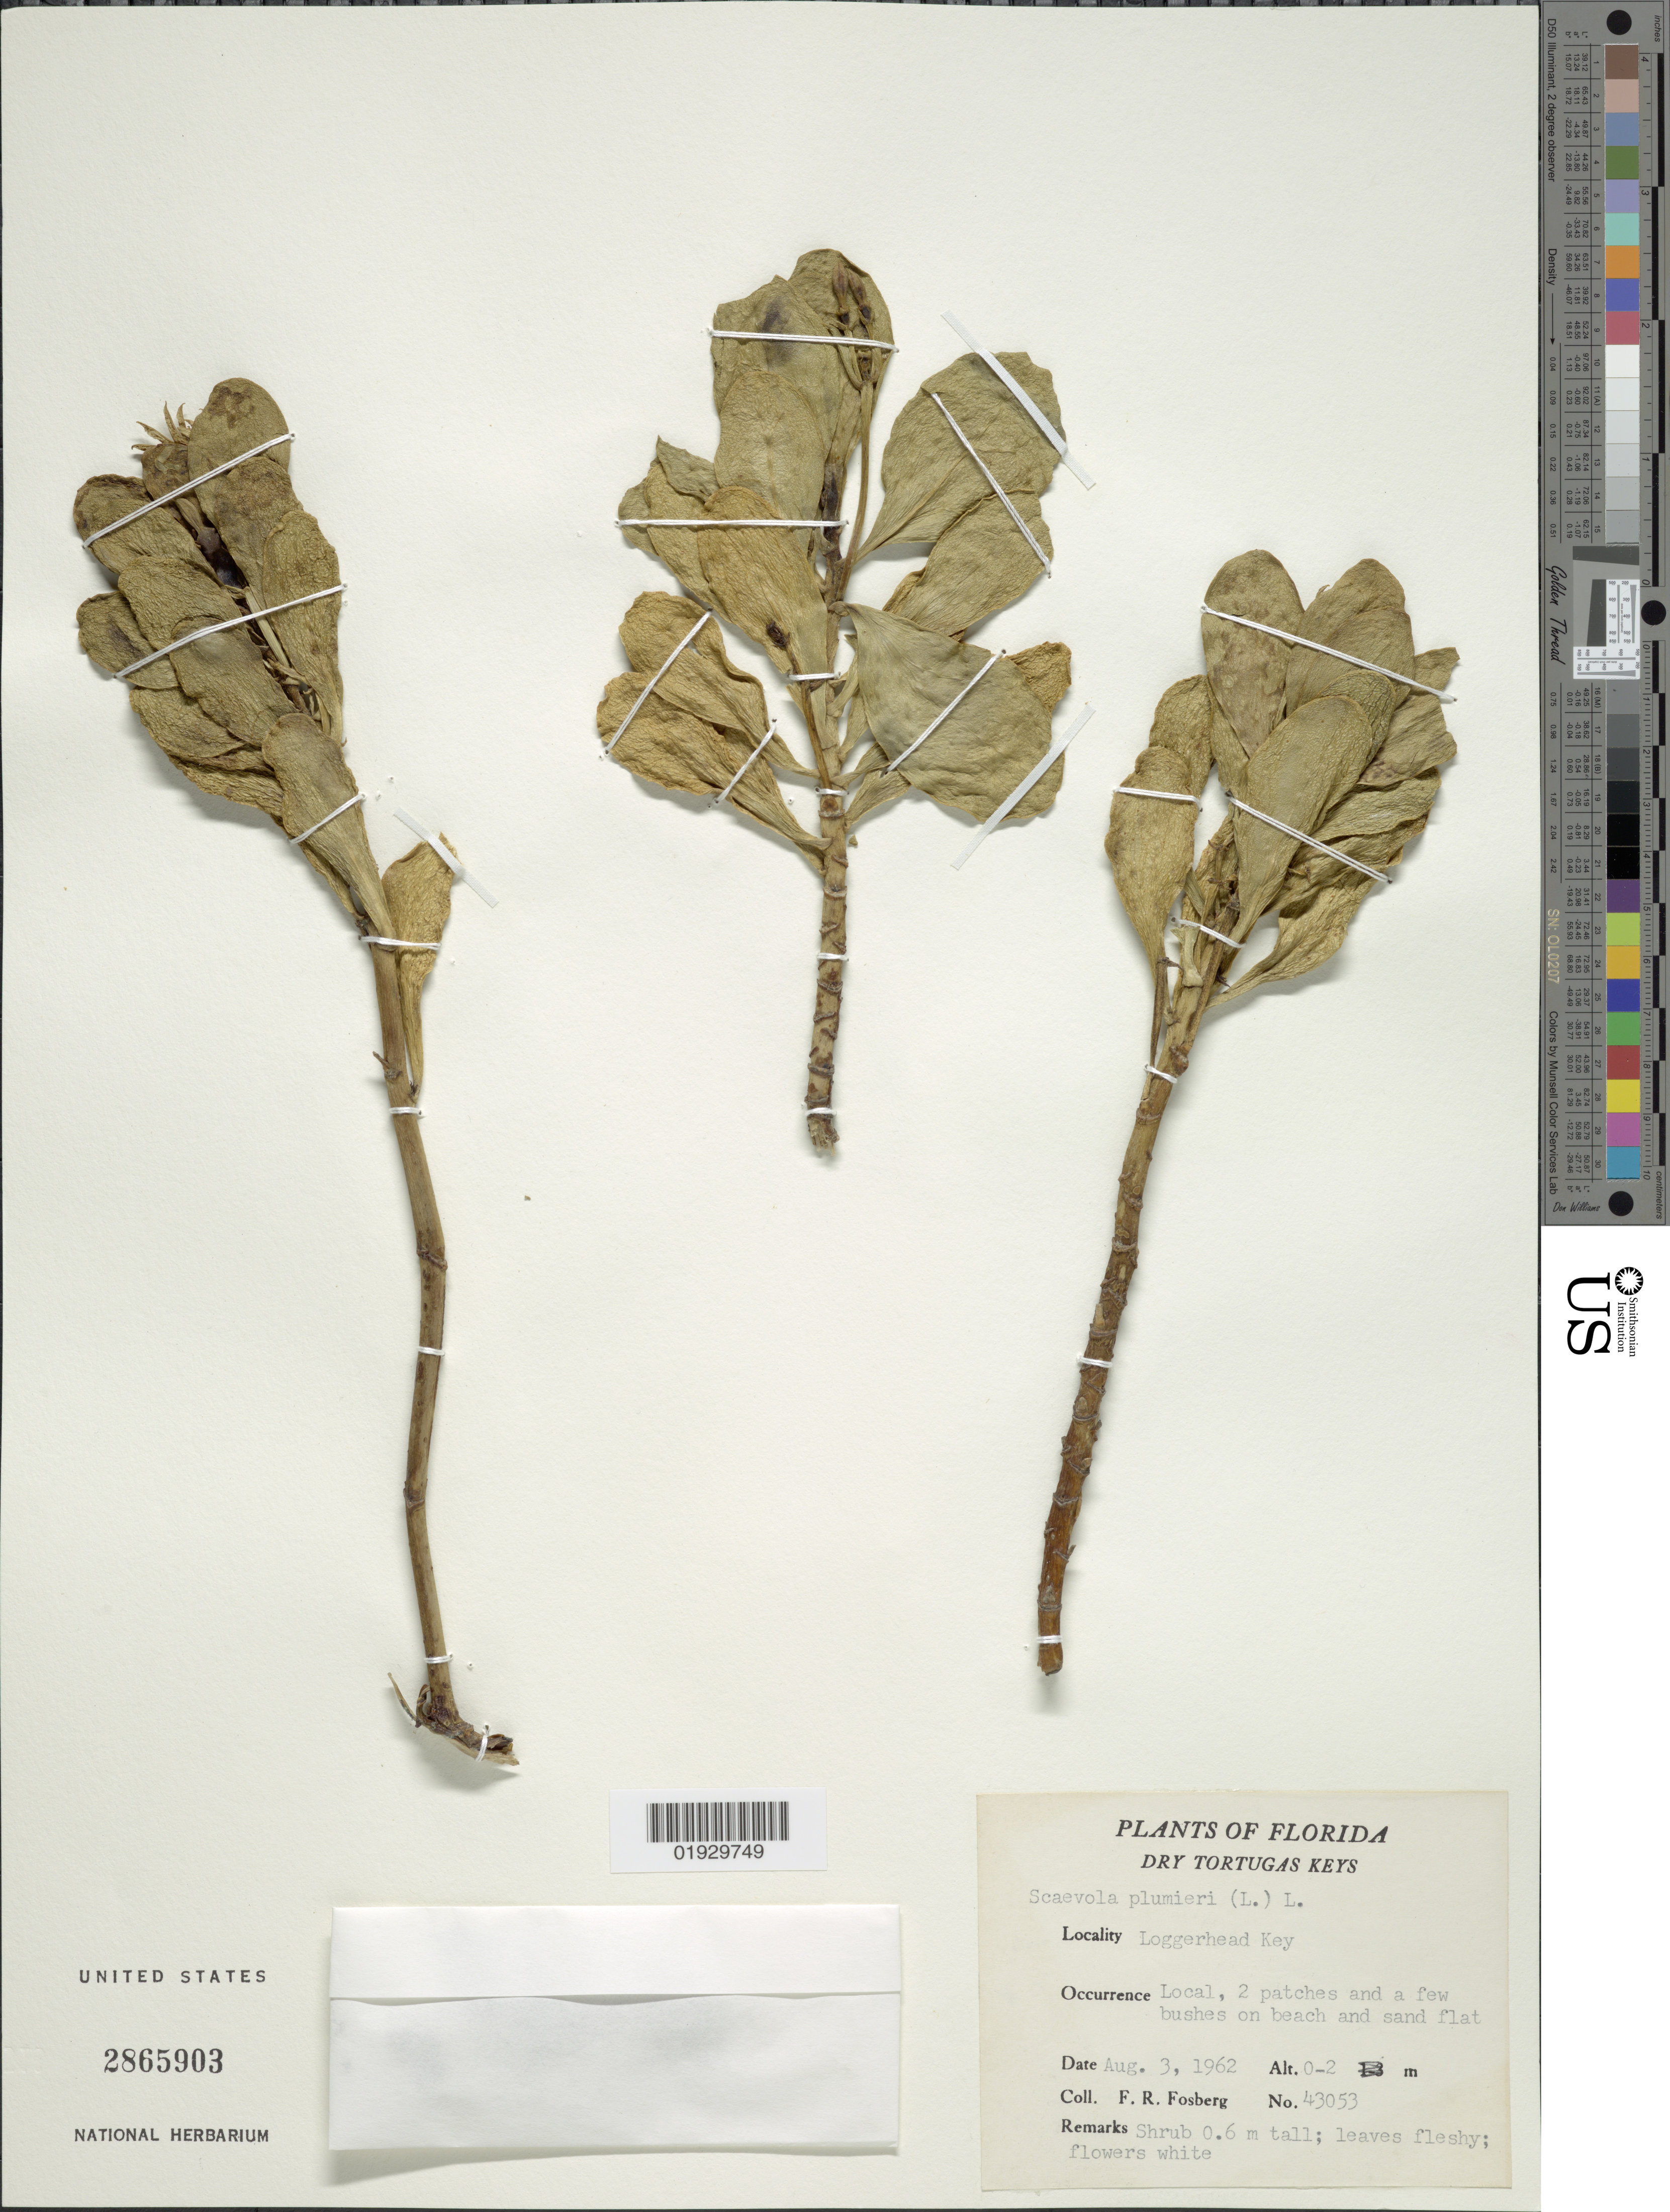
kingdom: Plantae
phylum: Tracheophyta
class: Magnoliopsida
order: Asterales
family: Goodeniaceae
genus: Scaevola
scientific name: Scaevola plumieri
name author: (L.) Vahl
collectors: F. R. Fosberg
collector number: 43053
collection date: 1962-08-03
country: United States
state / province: Florida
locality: Dry Tortugas Keys. Loggerhead Key.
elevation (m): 0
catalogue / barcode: US 2865903